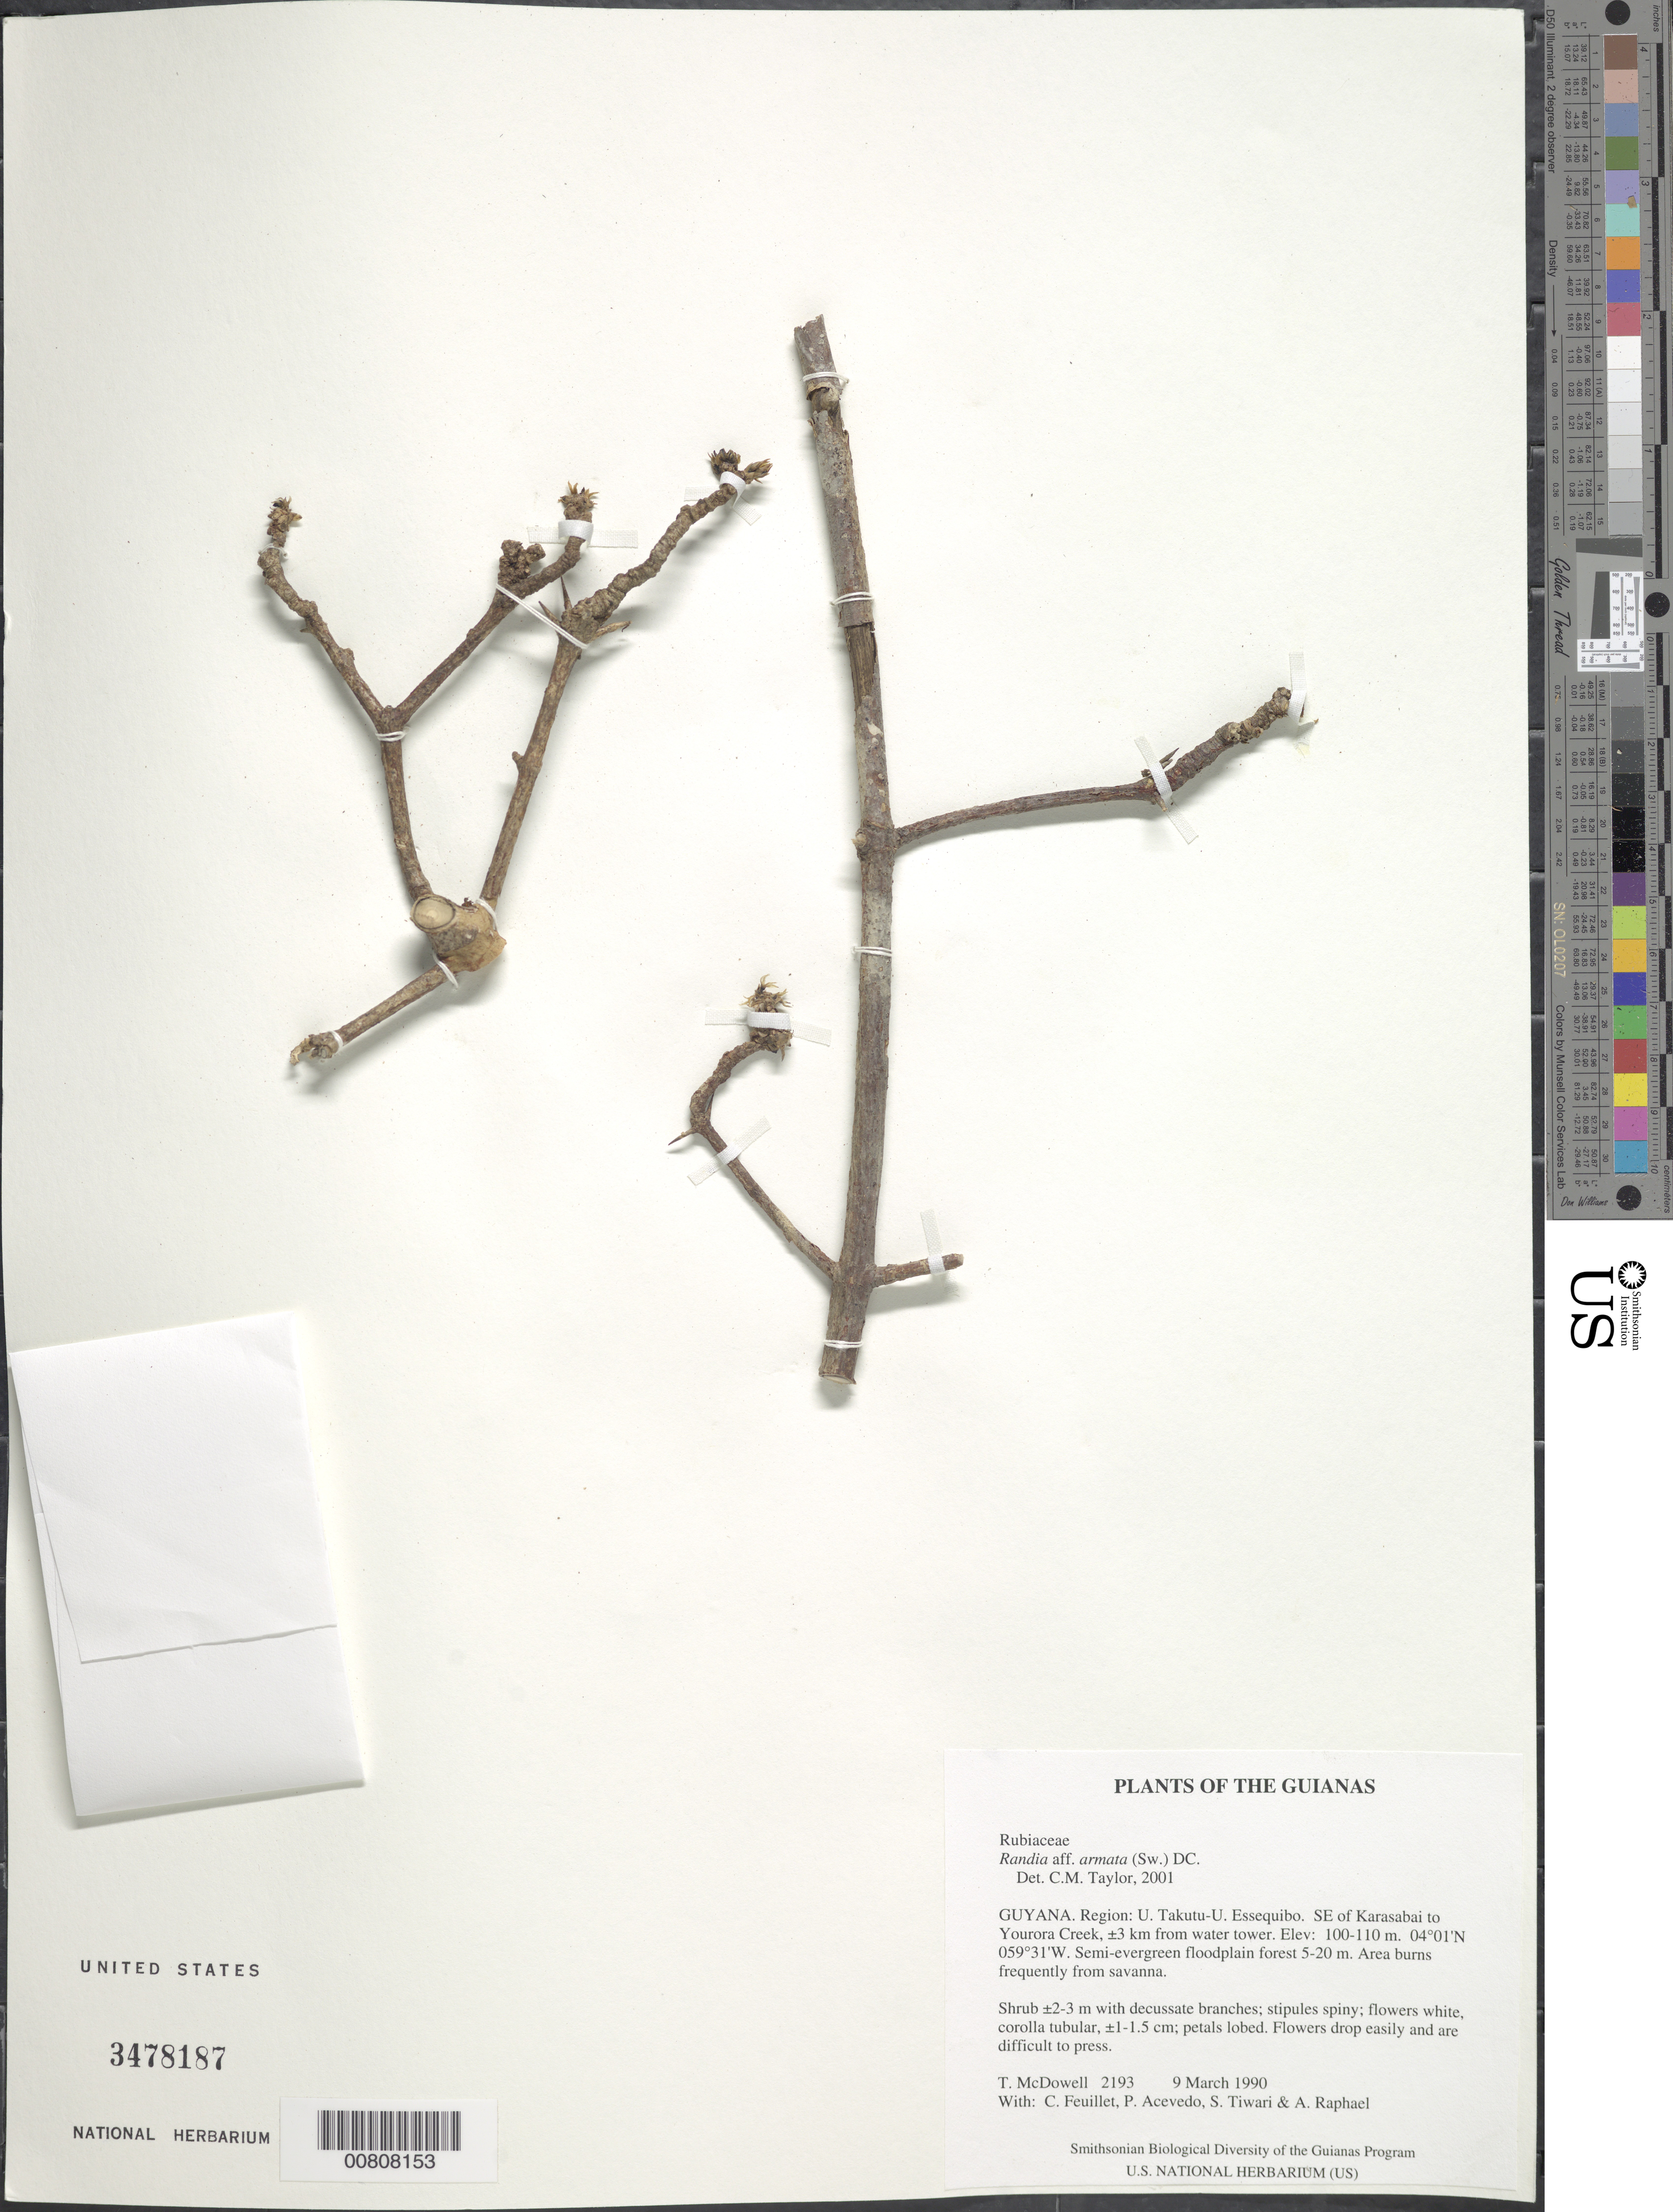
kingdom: Plantae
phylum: Tracheophyta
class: Magnoliopsida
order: Gentianales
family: Rubiaceae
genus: Randia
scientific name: Randia armata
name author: (Sw.) DC.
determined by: Taylor, Charlotte M.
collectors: T. McDowell, C. Feuillet, P. Acevedo-Rodr., S. Tiwari & A. Raphael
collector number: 2193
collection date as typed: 9 March 1990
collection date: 1990-03-09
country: Guyana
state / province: U. Takutu-U. Essequibo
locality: SE of Karasabai to Yourora Creek, ±3 km from water tower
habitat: Semi-evergreen floodplain forest 5-20 m. Area burns frequently from savanna and nearby gardens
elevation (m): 100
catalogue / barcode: US 3478187